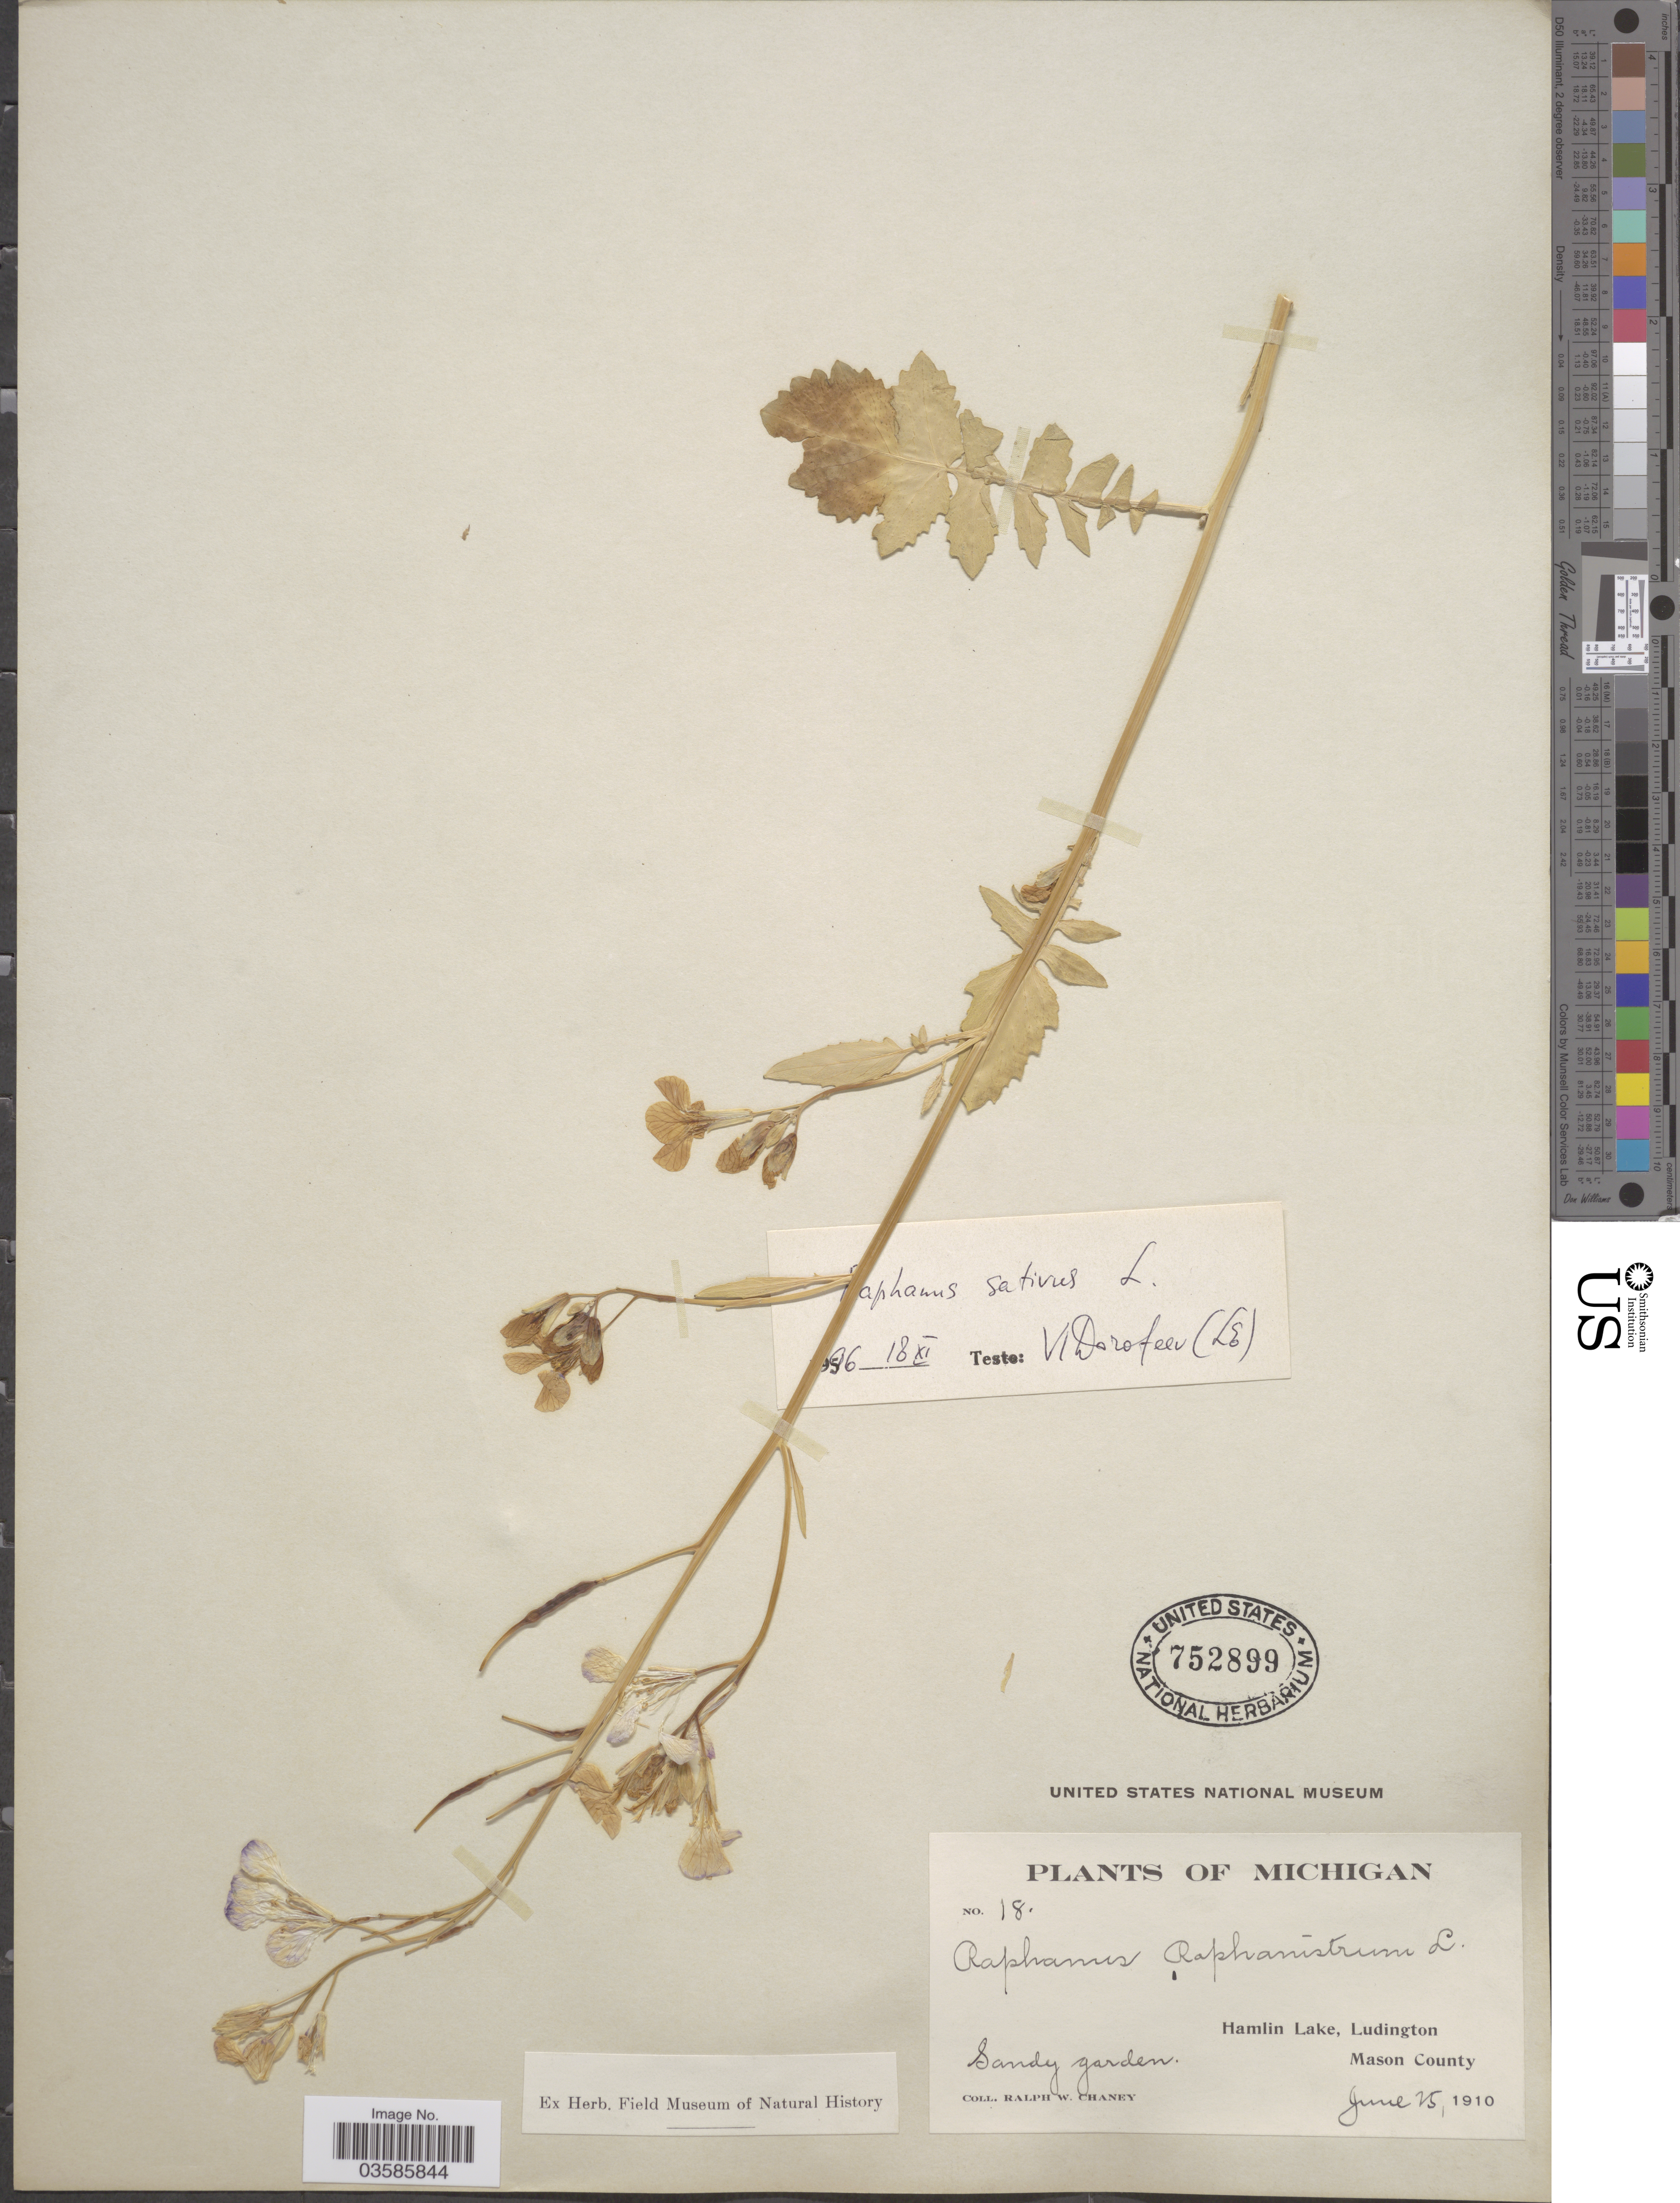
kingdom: Plantae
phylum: Tracheophyta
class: Magnoliopsida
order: Brassicales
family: Brassicaceae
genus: Raphanus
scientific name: Raphanus sativus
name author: L.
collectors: R. Chaney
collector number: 18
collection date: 1910-06-25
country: United States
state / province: Michigan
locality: Sandy garden. Hamlin Lake, Ludington. Mason County.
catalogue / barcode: US 752899